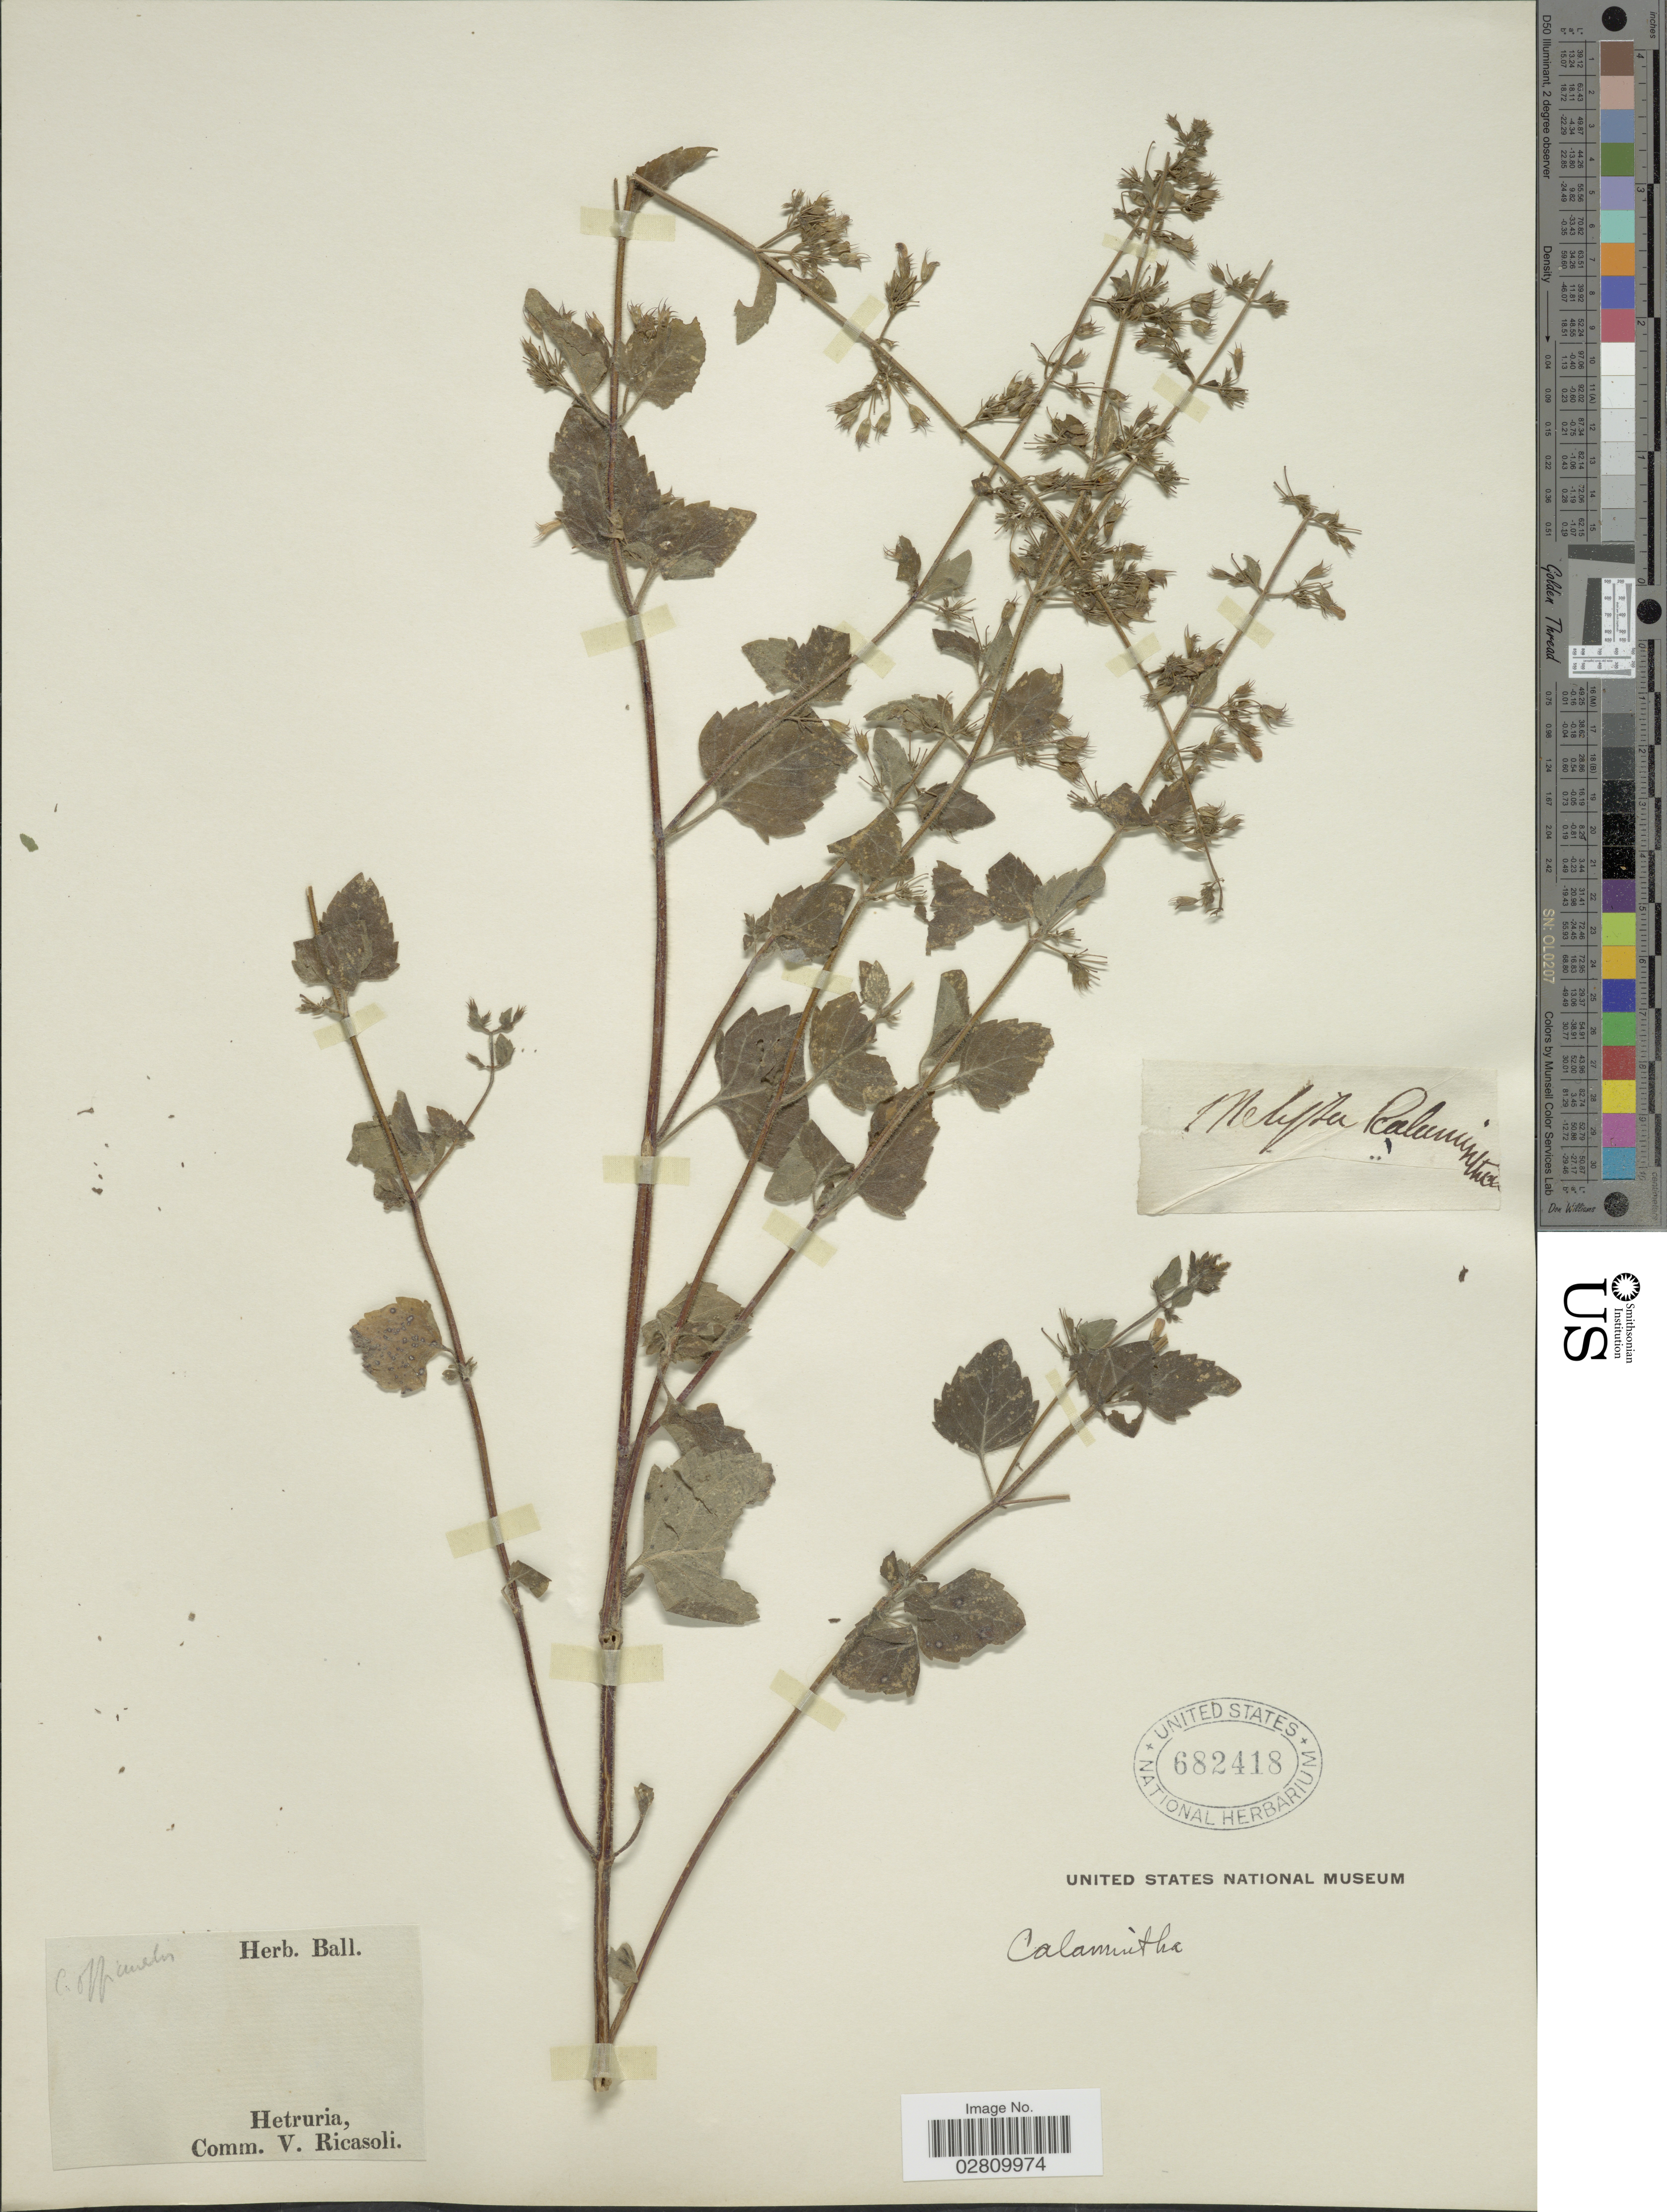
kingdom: Plantae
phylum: Tracheophyta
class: Magnoliopsida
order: Lamiales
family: Lamiaceae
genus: Calamintha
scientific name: Calamintha sp.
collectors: ex herb. Ball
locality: Hetruria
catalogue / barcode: US 682418